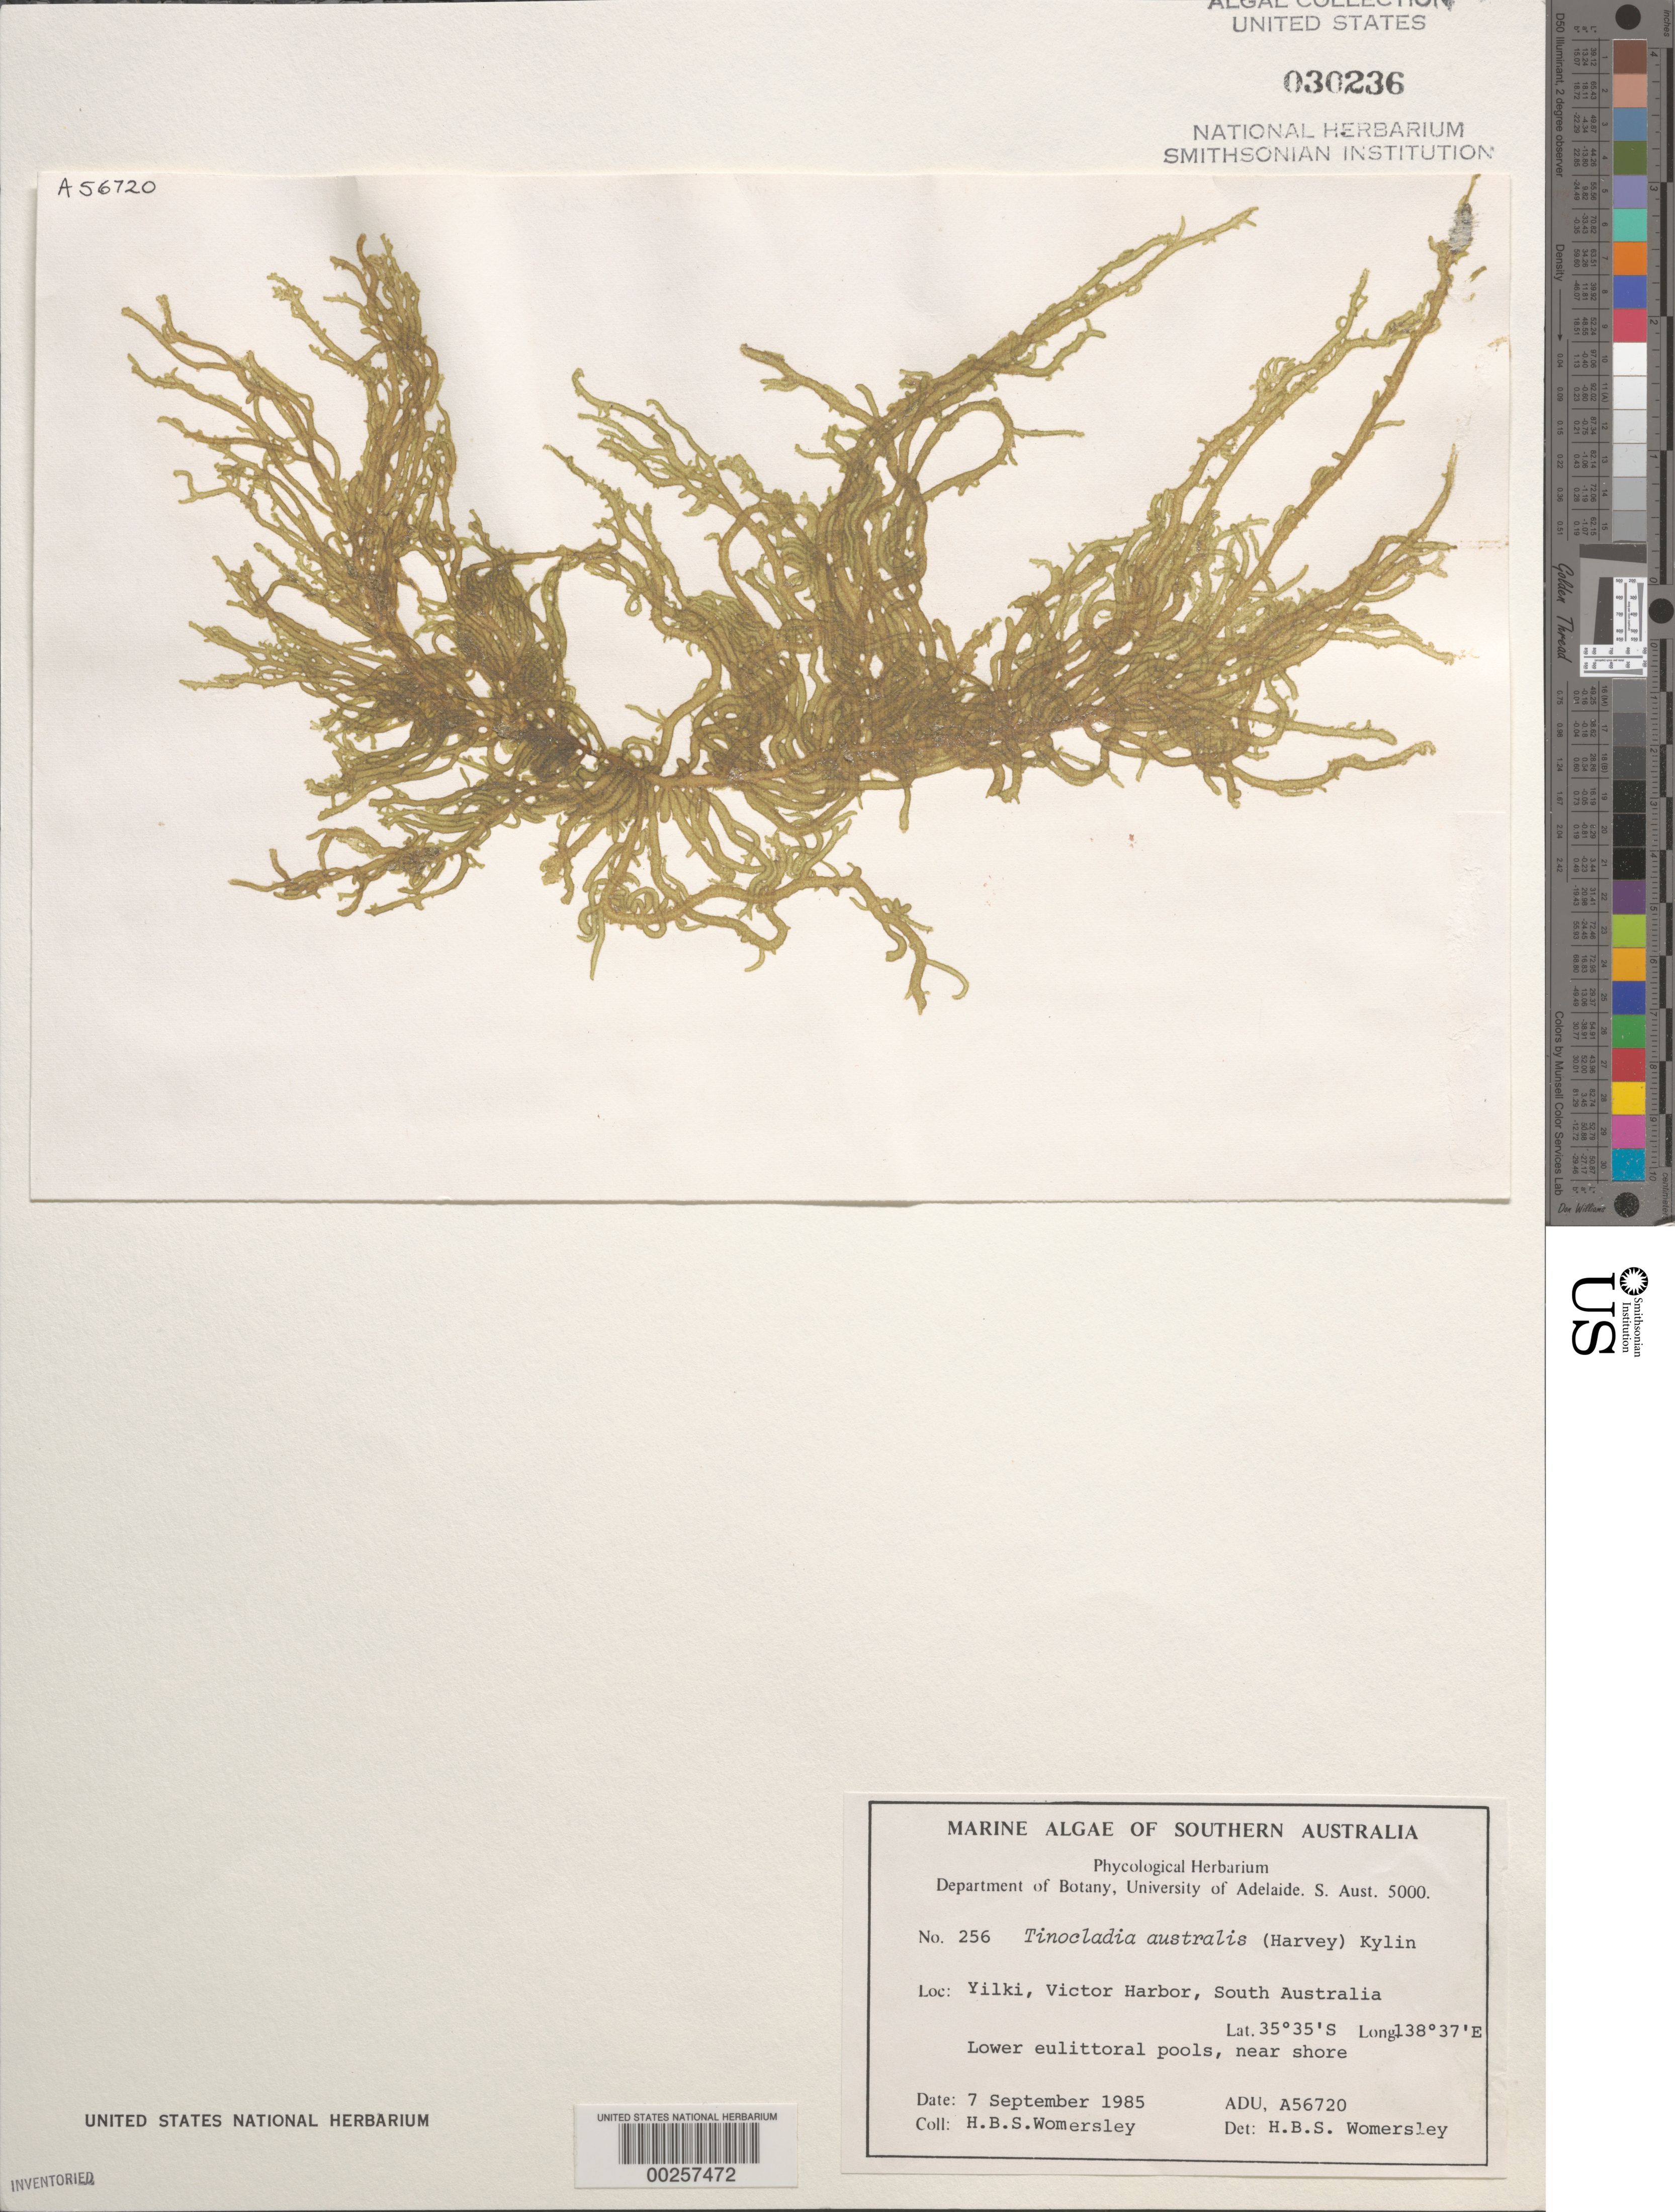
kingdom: Chromista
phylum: Ochrophyta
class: Phaeophyceae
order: Ectocarpales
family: Chordariaceae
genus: Tinocladia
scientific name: Tinocladia australis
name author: (Harv. in Hook. f.) Kylin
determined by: Womersley, H. B. S.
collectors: H. B. S. Womersley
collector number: ADU A56720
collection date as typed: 07 Sep 1985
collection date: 1985-09-07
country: Australia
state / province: South Australia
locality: Yilki, Victor Harbor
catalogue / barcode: US 30236